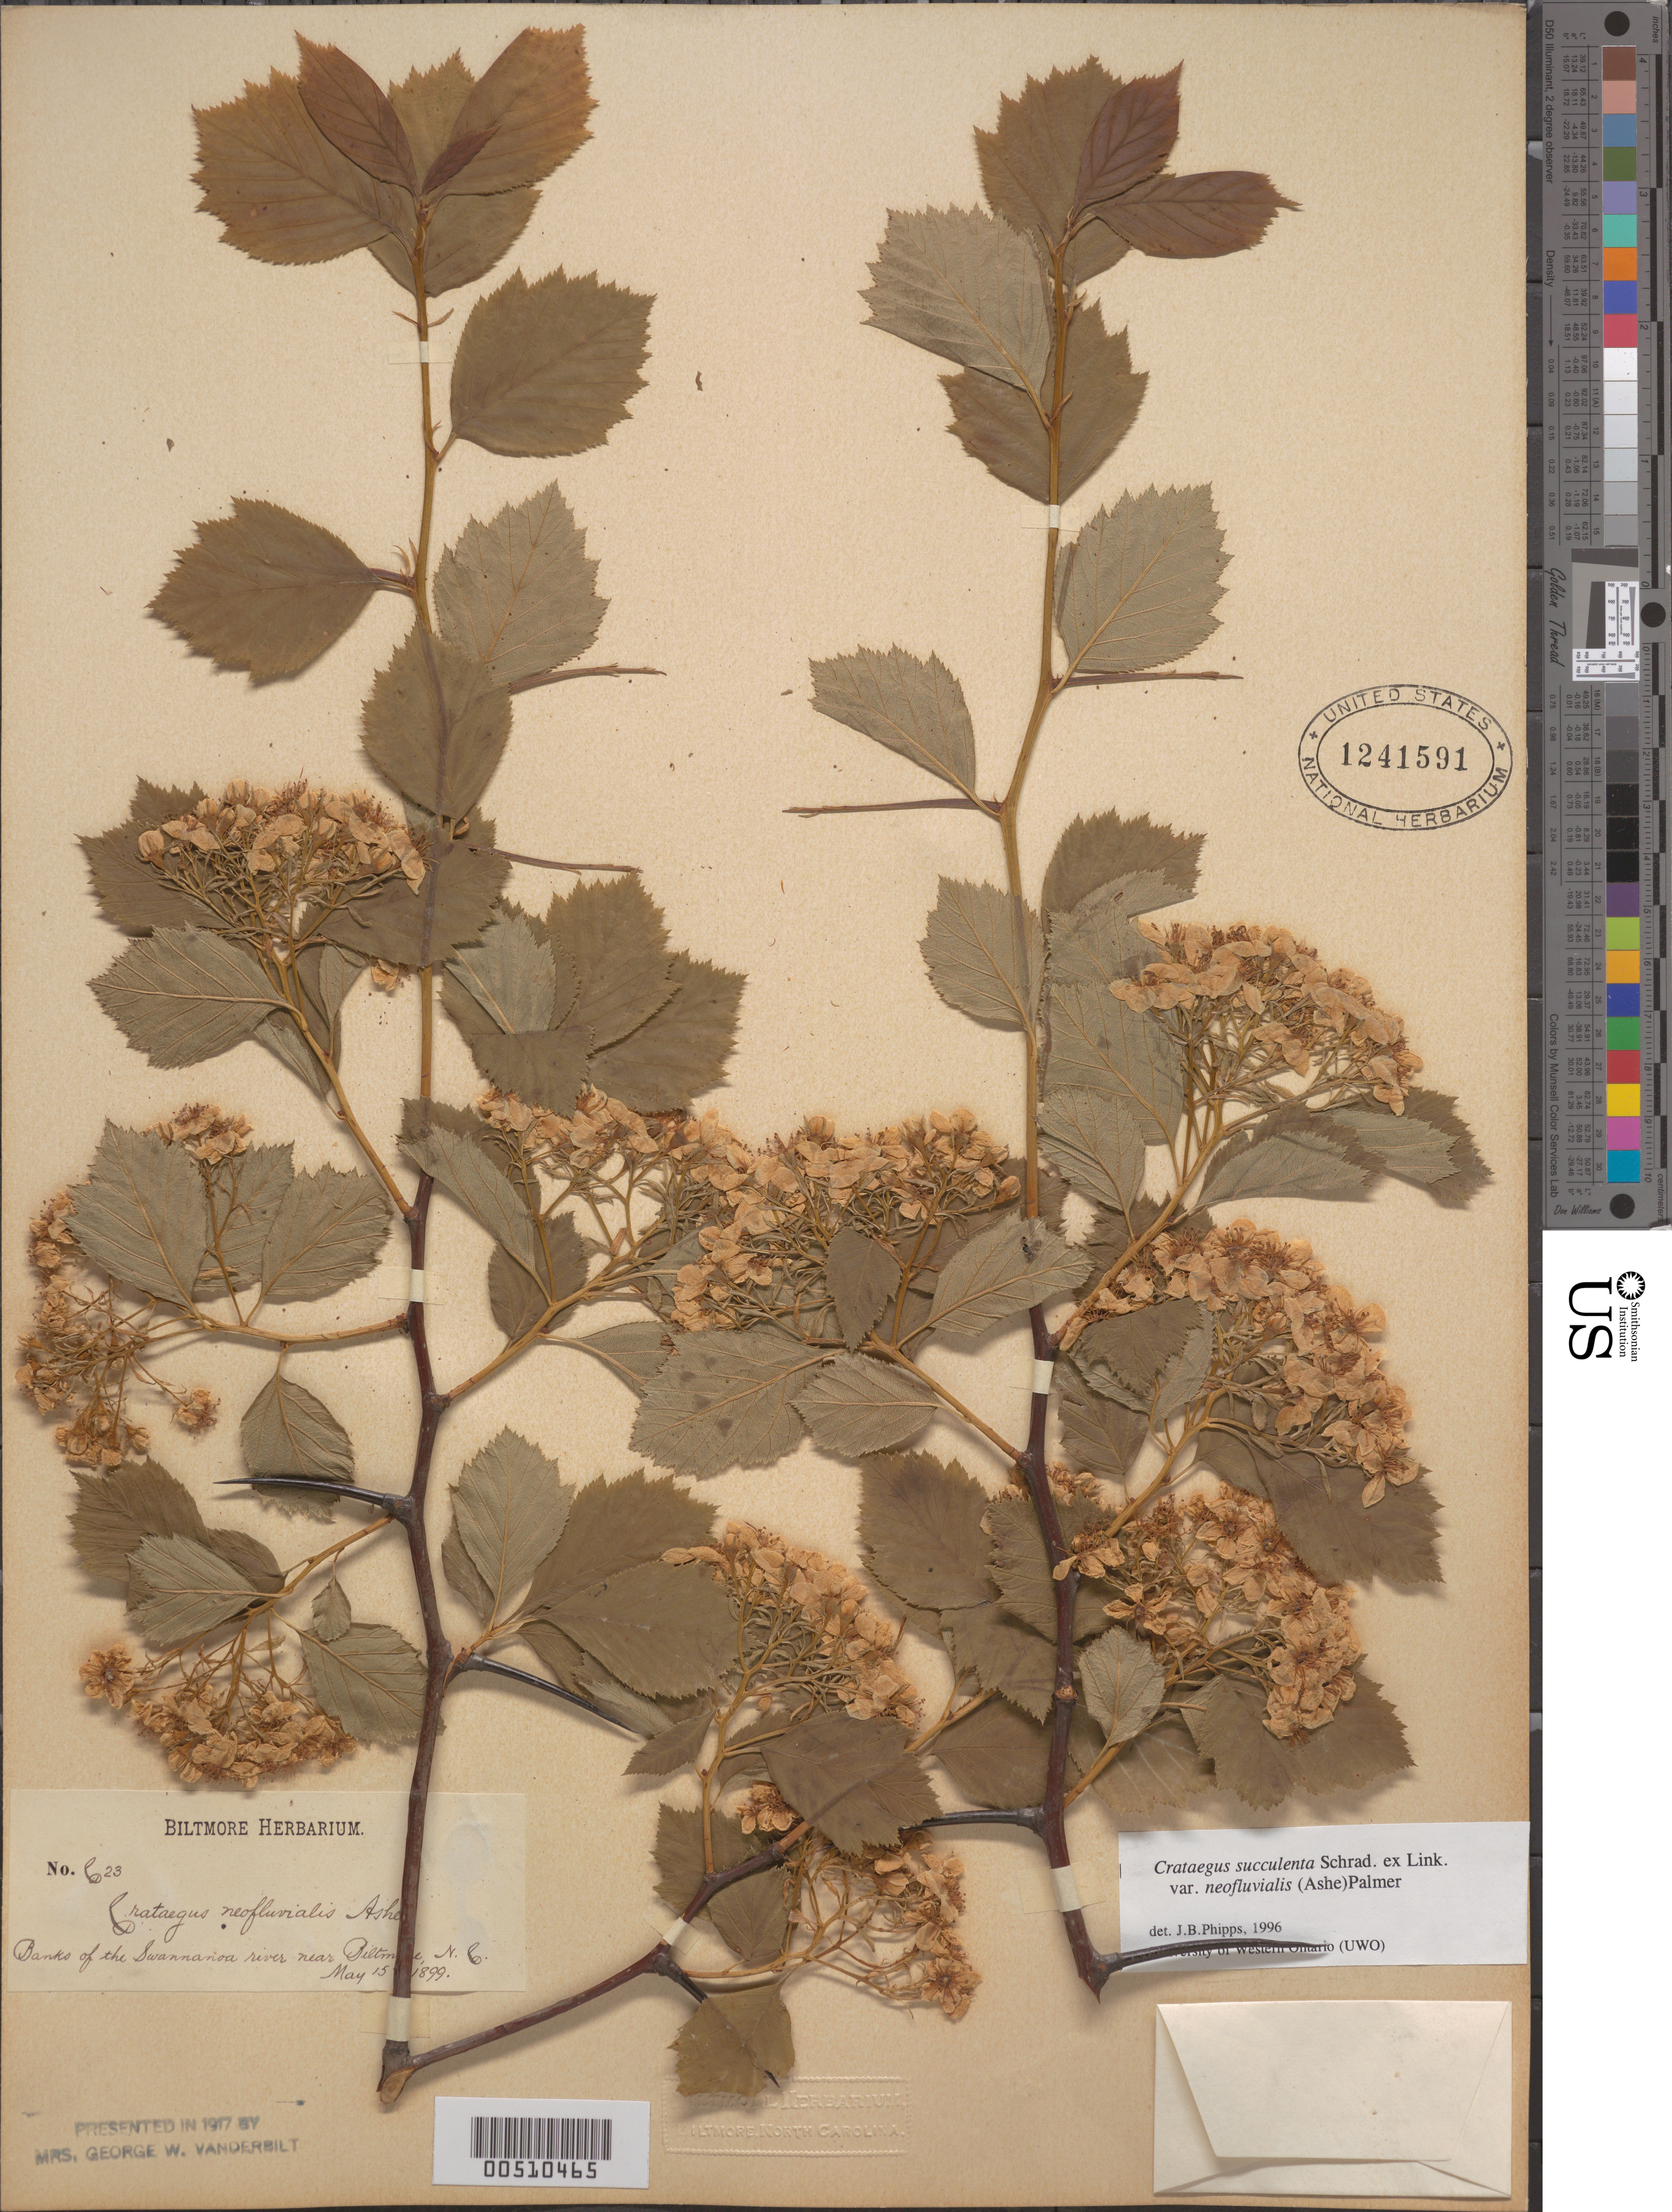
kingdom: Plantae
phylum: Tracheophyta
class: Magnoliopsida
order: Rosales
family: Rosaceae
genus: Crataegus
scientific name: Crataegus succulenta var. neofluvialis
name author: Schrad. ex Link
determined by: Phipps, James B., (UWO), University of Western Ontario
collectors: ex herb. Biltmore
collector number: C23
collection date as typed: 15 May 1899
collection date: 1899-05-15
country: United States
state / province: North Carolina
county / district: Buncombe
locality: Banks of the Swannanoa River near Biltmore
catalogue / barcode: US 1241591